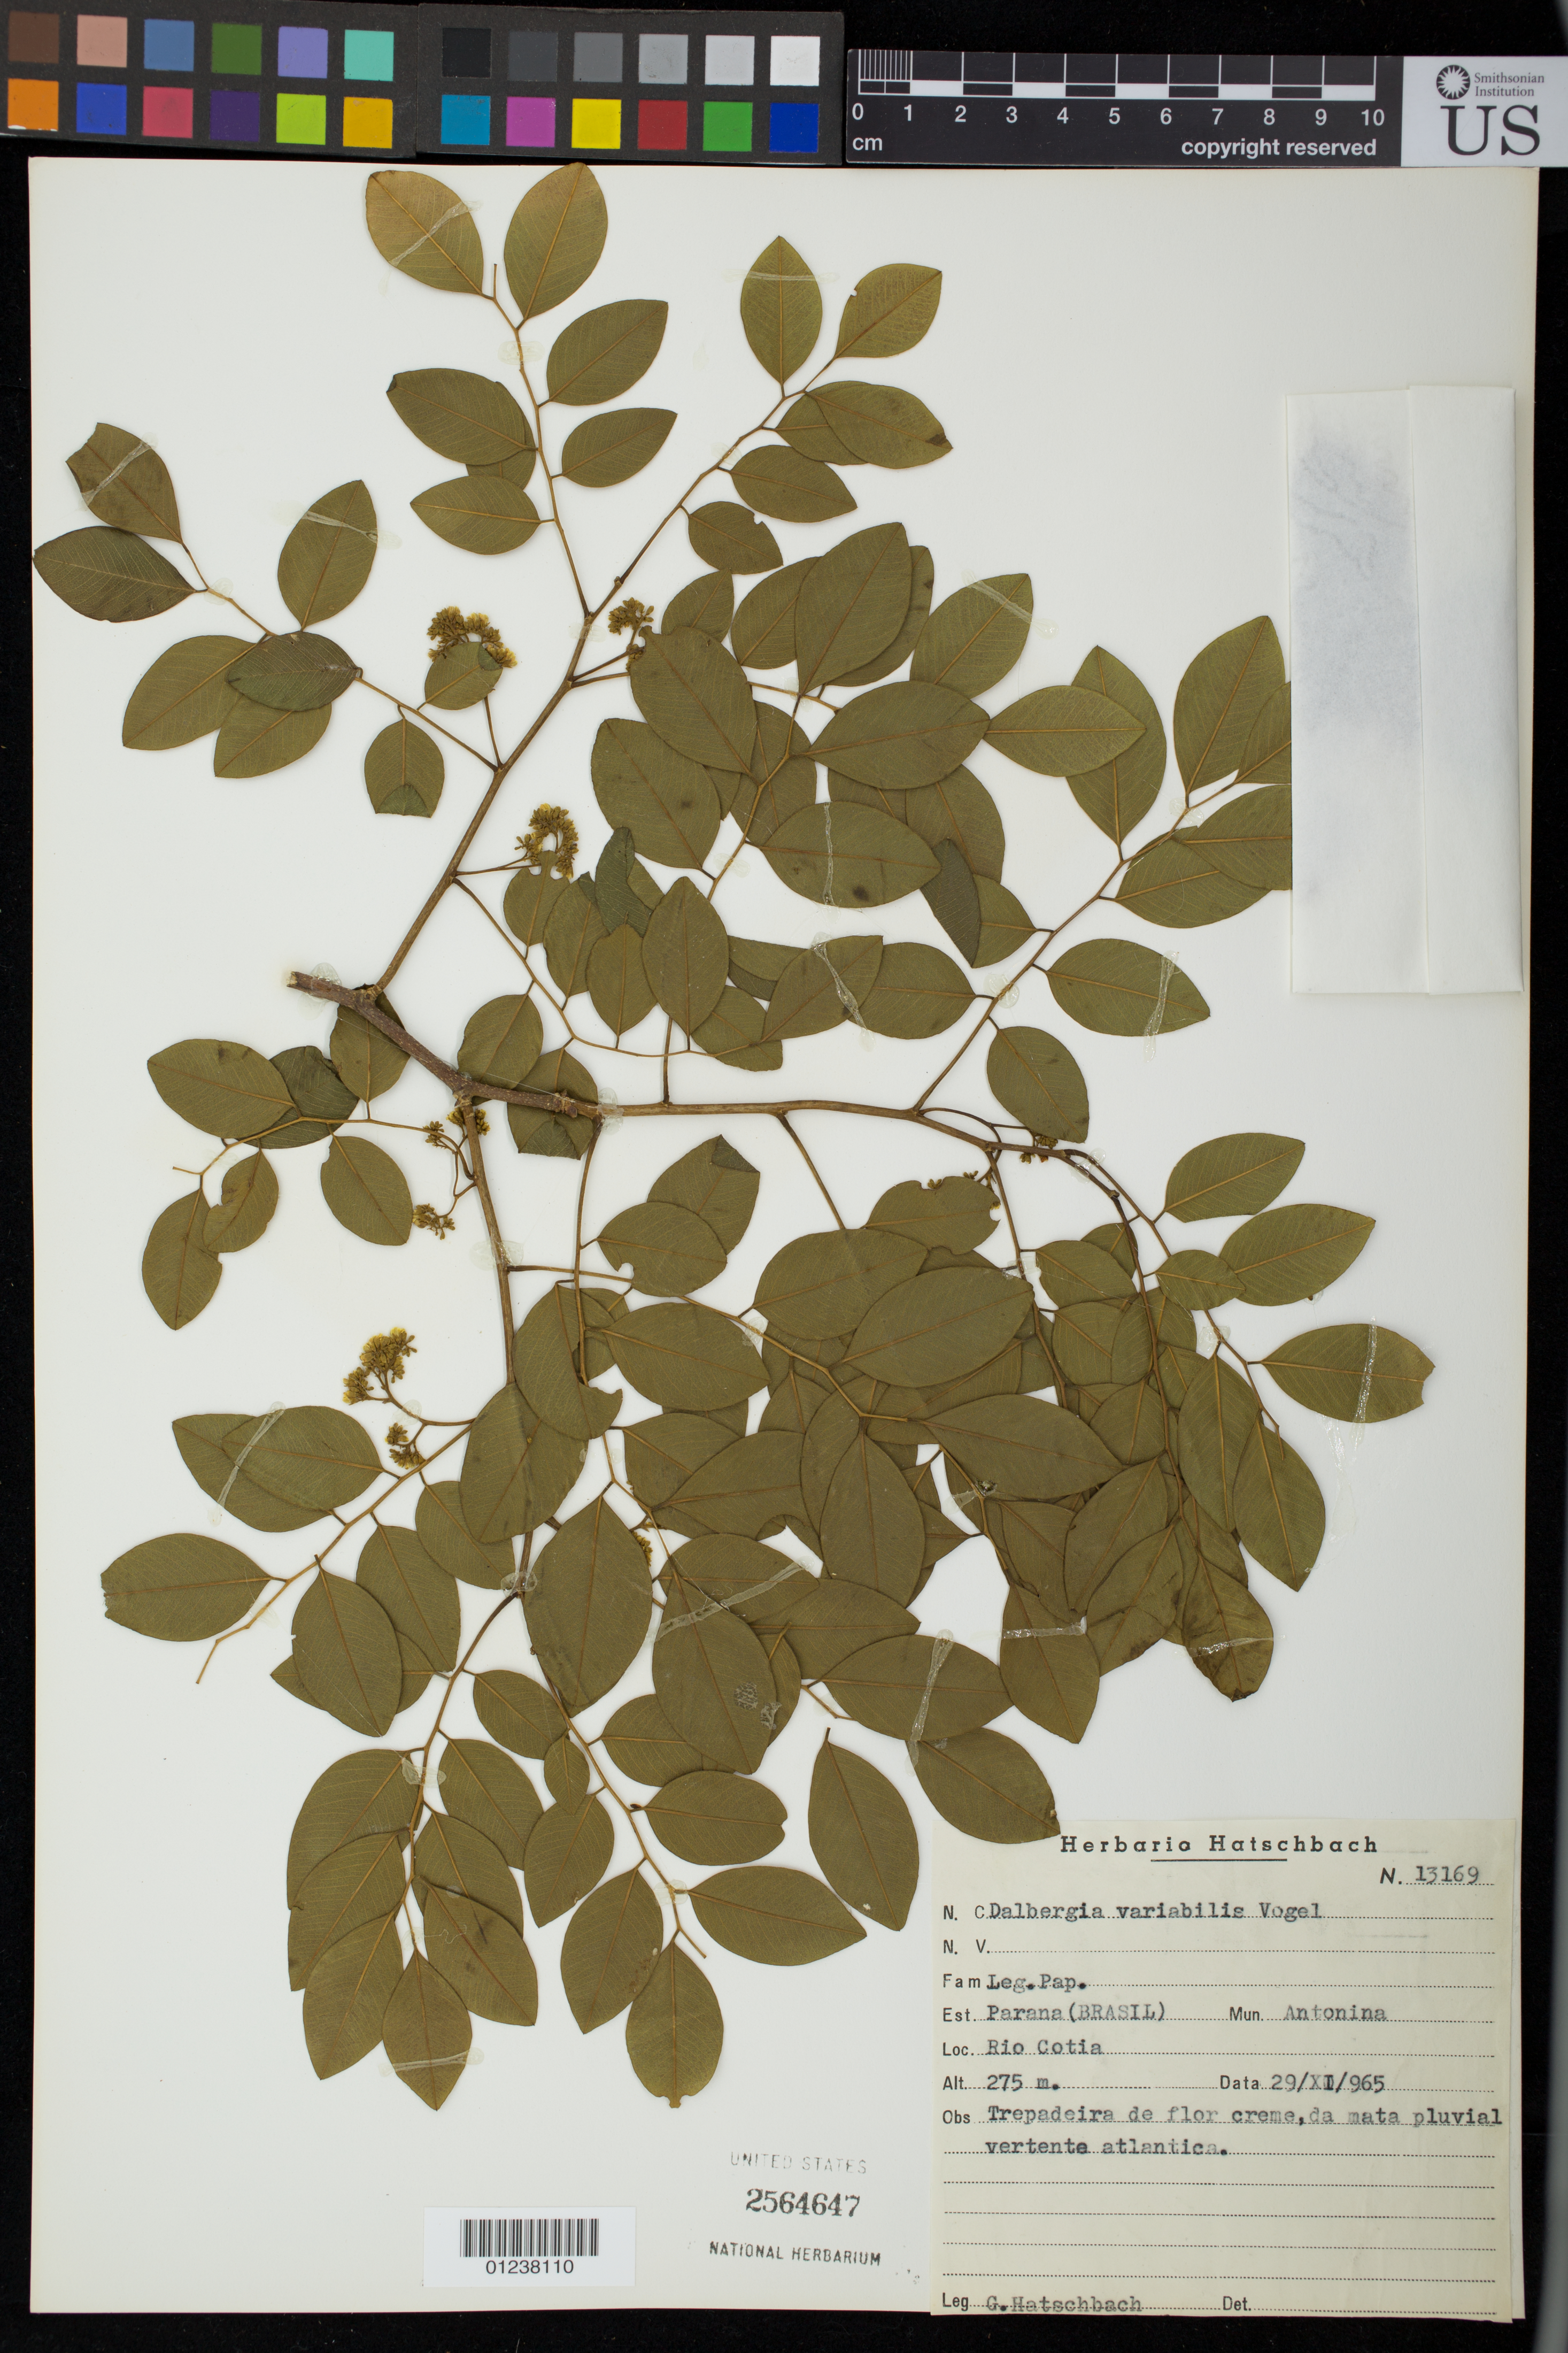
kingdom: Plantae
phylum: Tracheophyta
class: Magnoliopsida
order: Fabales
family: Fabaceae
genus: Dalbergia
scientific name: Dalbergia frutescens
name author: (Vell.) Britton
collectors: G. Hatschbach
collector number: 13169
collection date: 1965-11-29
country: Brazil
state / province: Paraná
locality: Rio Cotia, Antonina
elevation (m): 275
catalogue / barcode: US 2564647